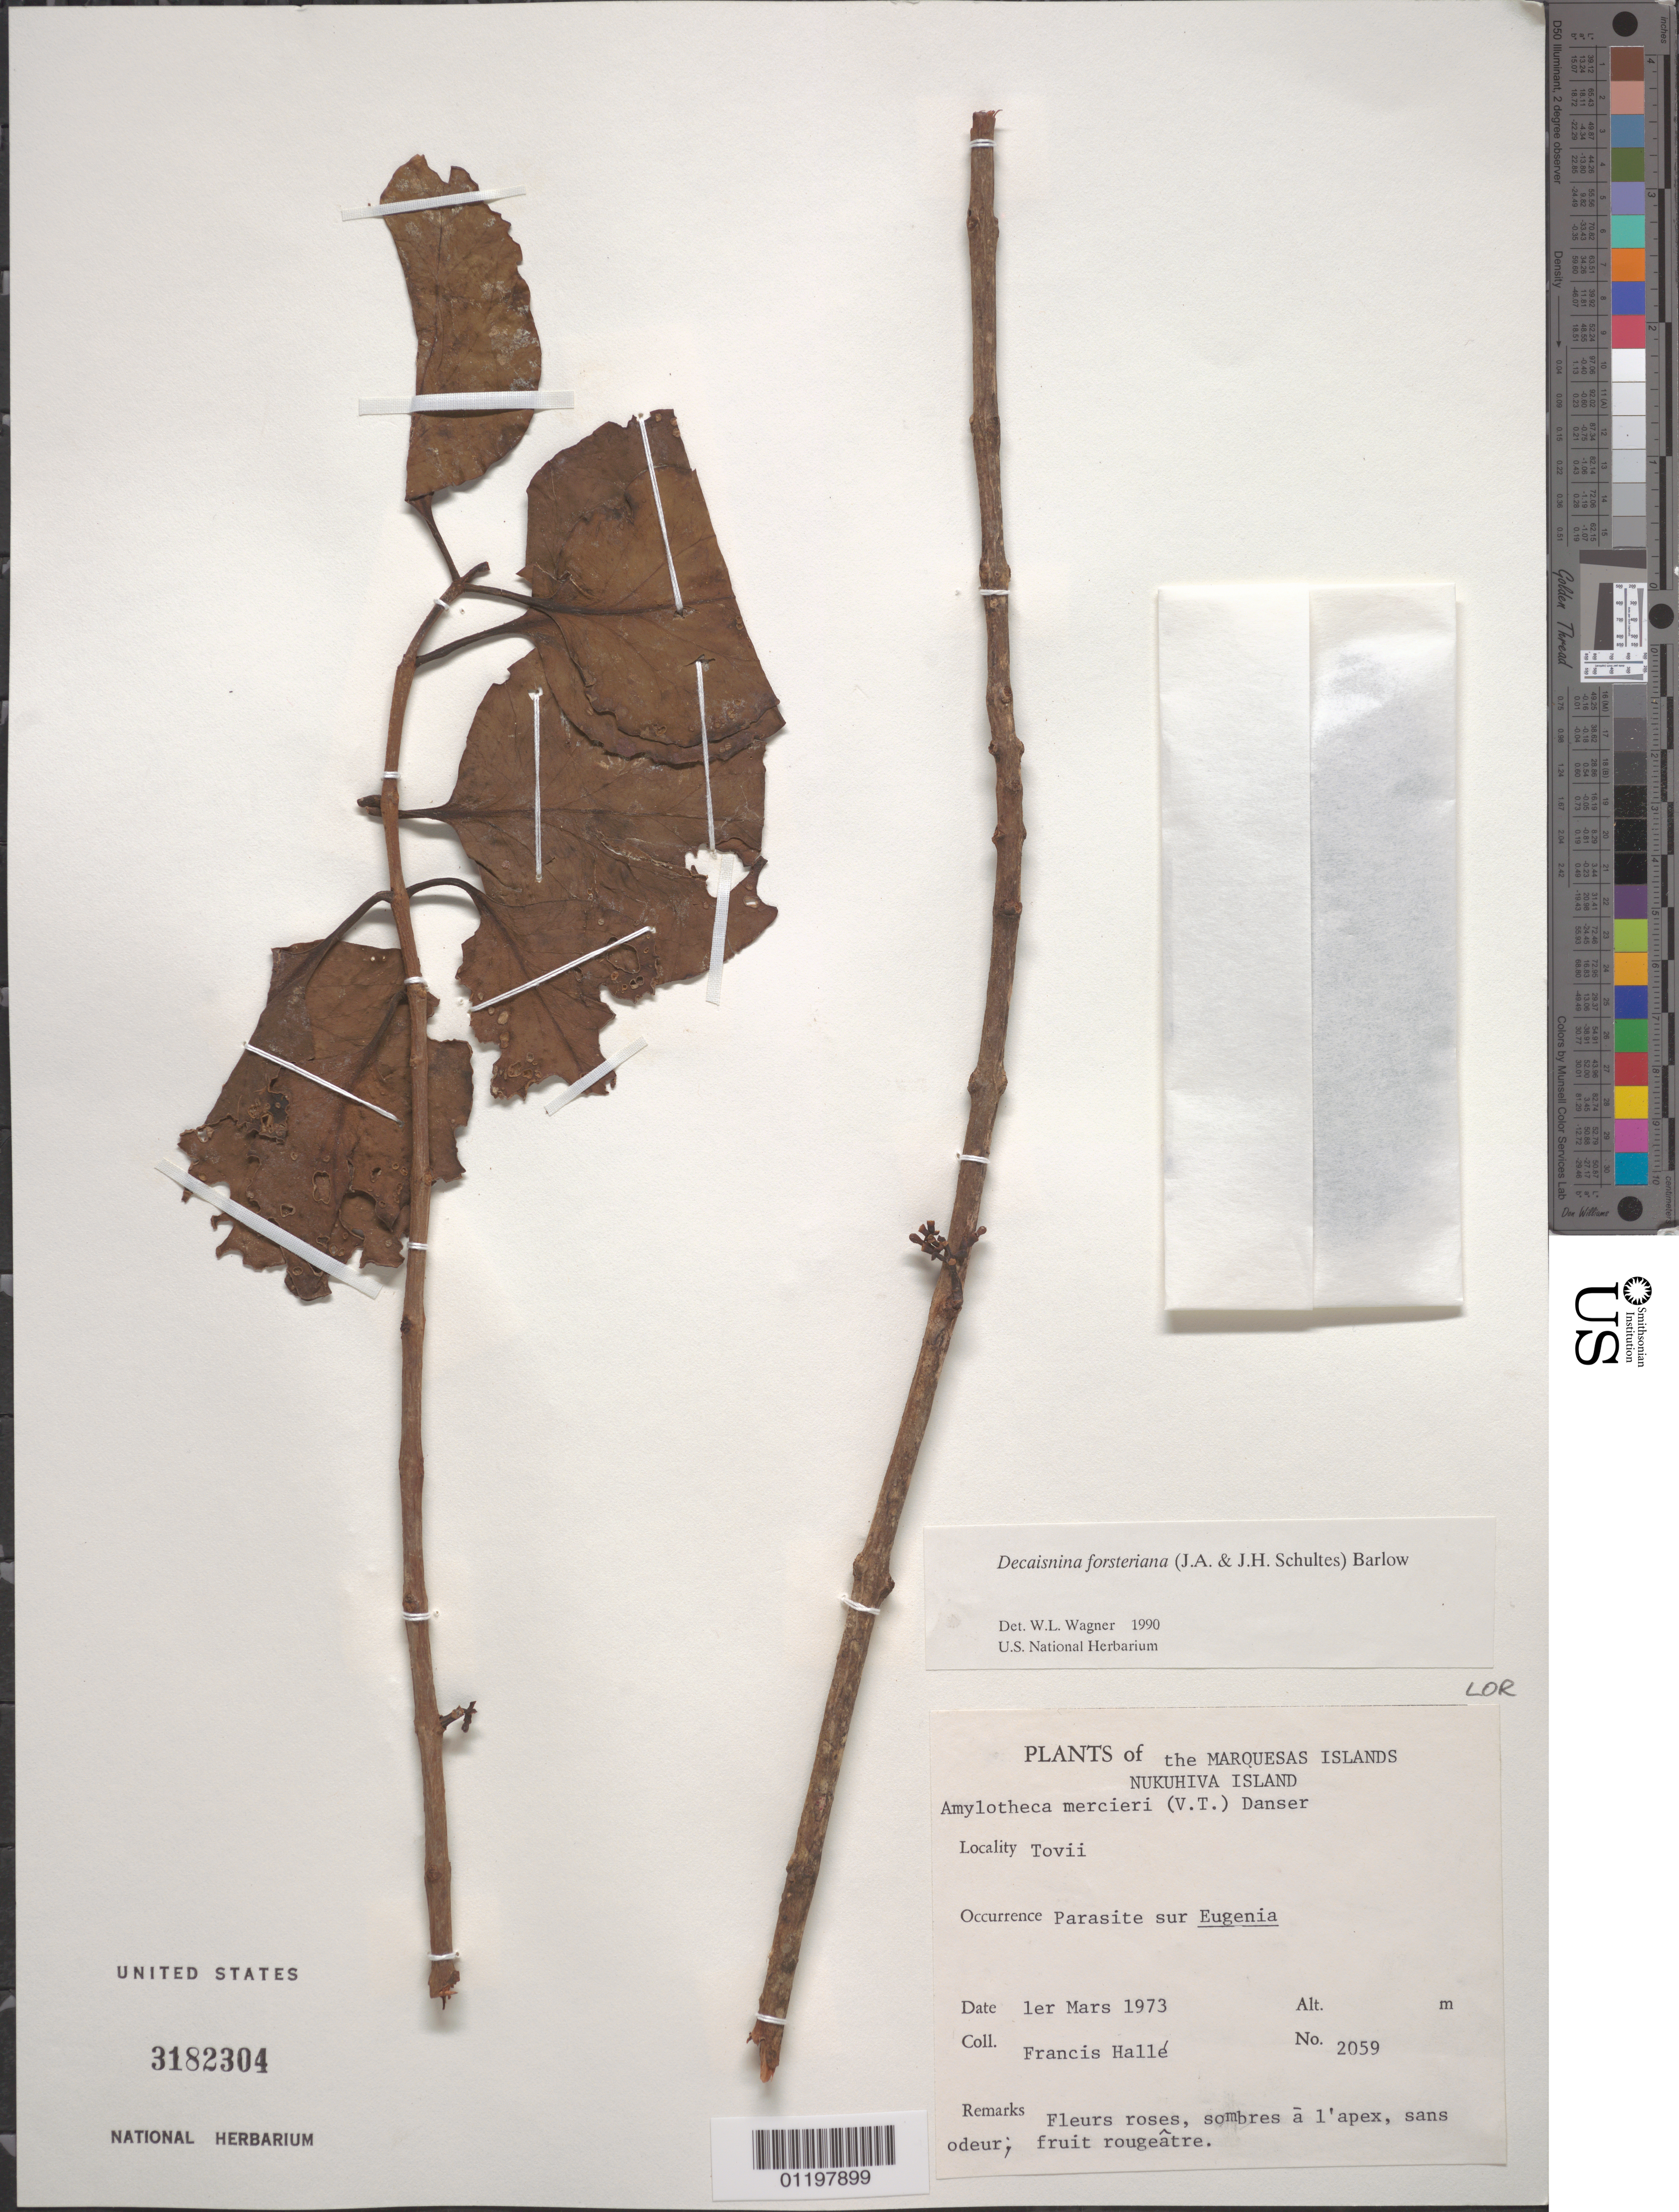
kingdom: Plantae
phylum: Tracheophyta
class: Magnoliopsida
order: Santalales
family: Loranthaceae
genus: Decaisnina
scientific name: Decaisnina forsteriana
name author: (Schult. & Schult. f.) Barlow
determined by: Wagner, W. L., (BOT), Smithsonian Institution - National Museum of Natural History (UNITED STATES)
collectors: F. Hallé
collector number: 2059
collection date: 1973-03-01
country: French Polynesia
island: Nuku Hiva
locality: Toovii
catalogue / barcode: US 3182304